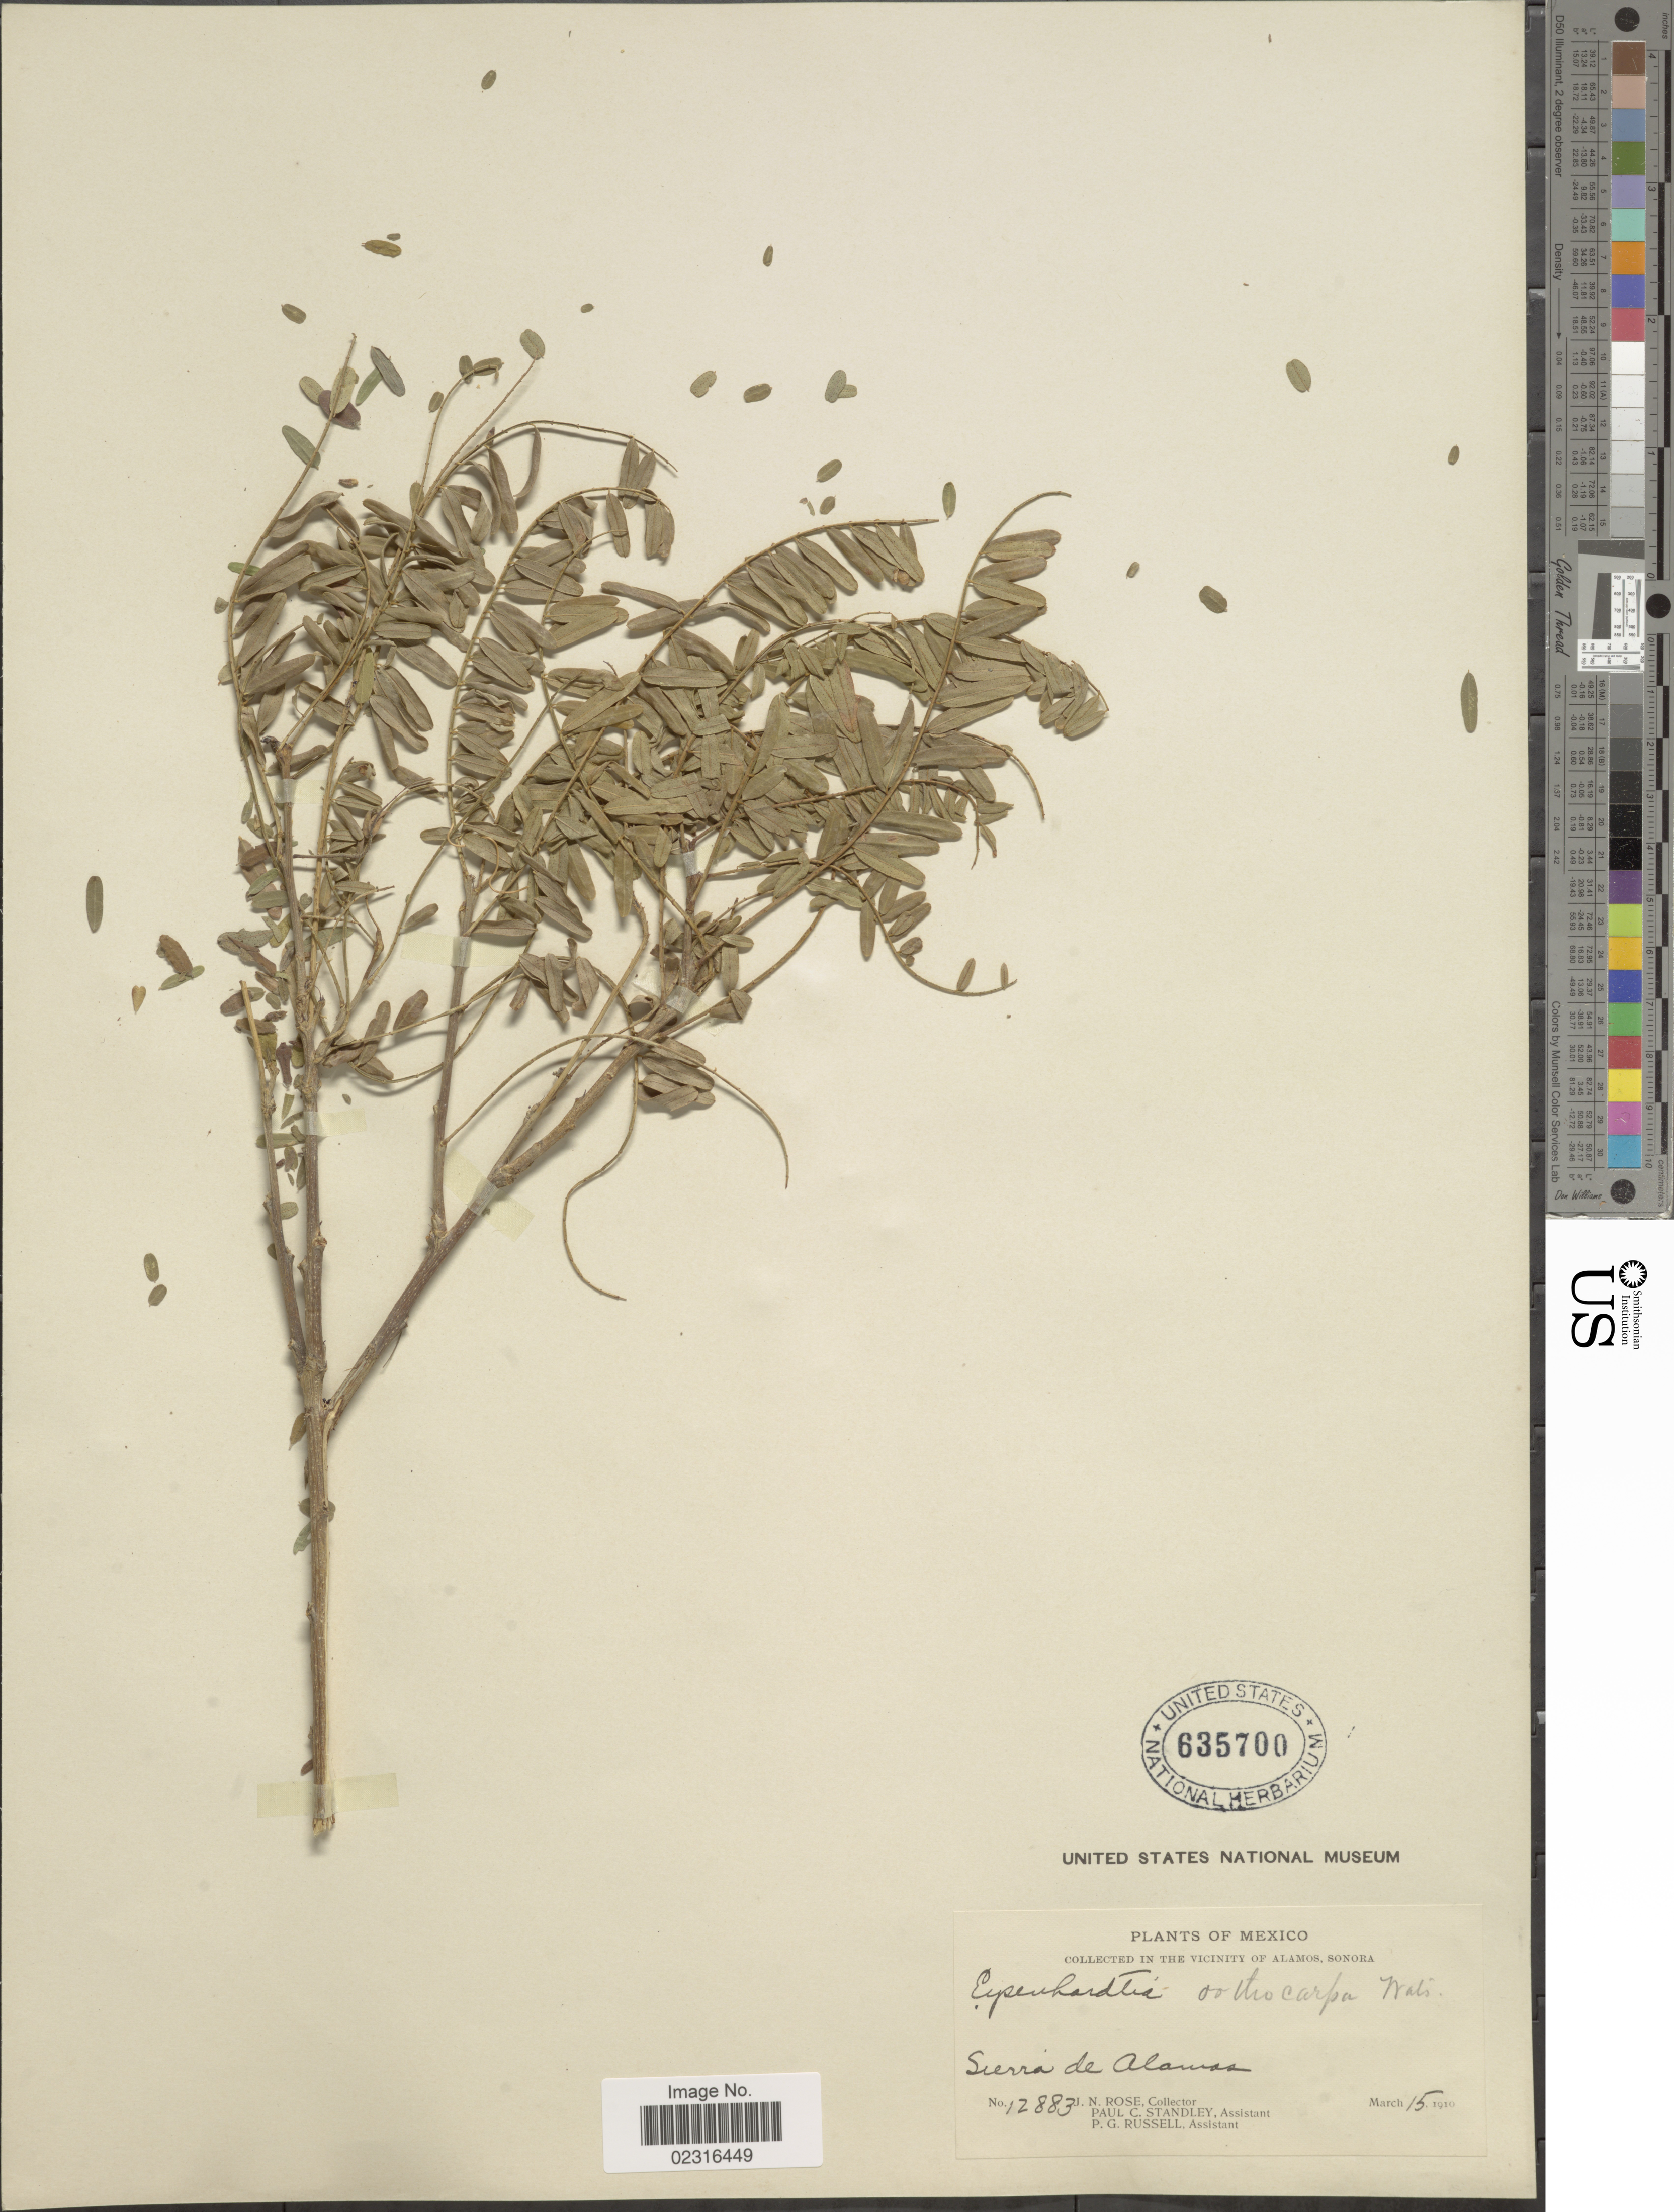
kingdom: Plantae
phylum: Tracheophyta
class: Magnoliopsida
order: Fabales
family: Fabaceae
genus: Eysenhardtia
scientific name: Eysenhardtia orthocarpa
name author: (A. Gray) S. Watson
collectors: J. N. Rose, P. C. Standley & P. G. Russell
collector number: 12883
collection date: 1910-03-15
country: Mexico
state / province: Sonora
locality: In the vicinity of Alamos, Sierra de Alamos.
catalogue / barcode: US 635700